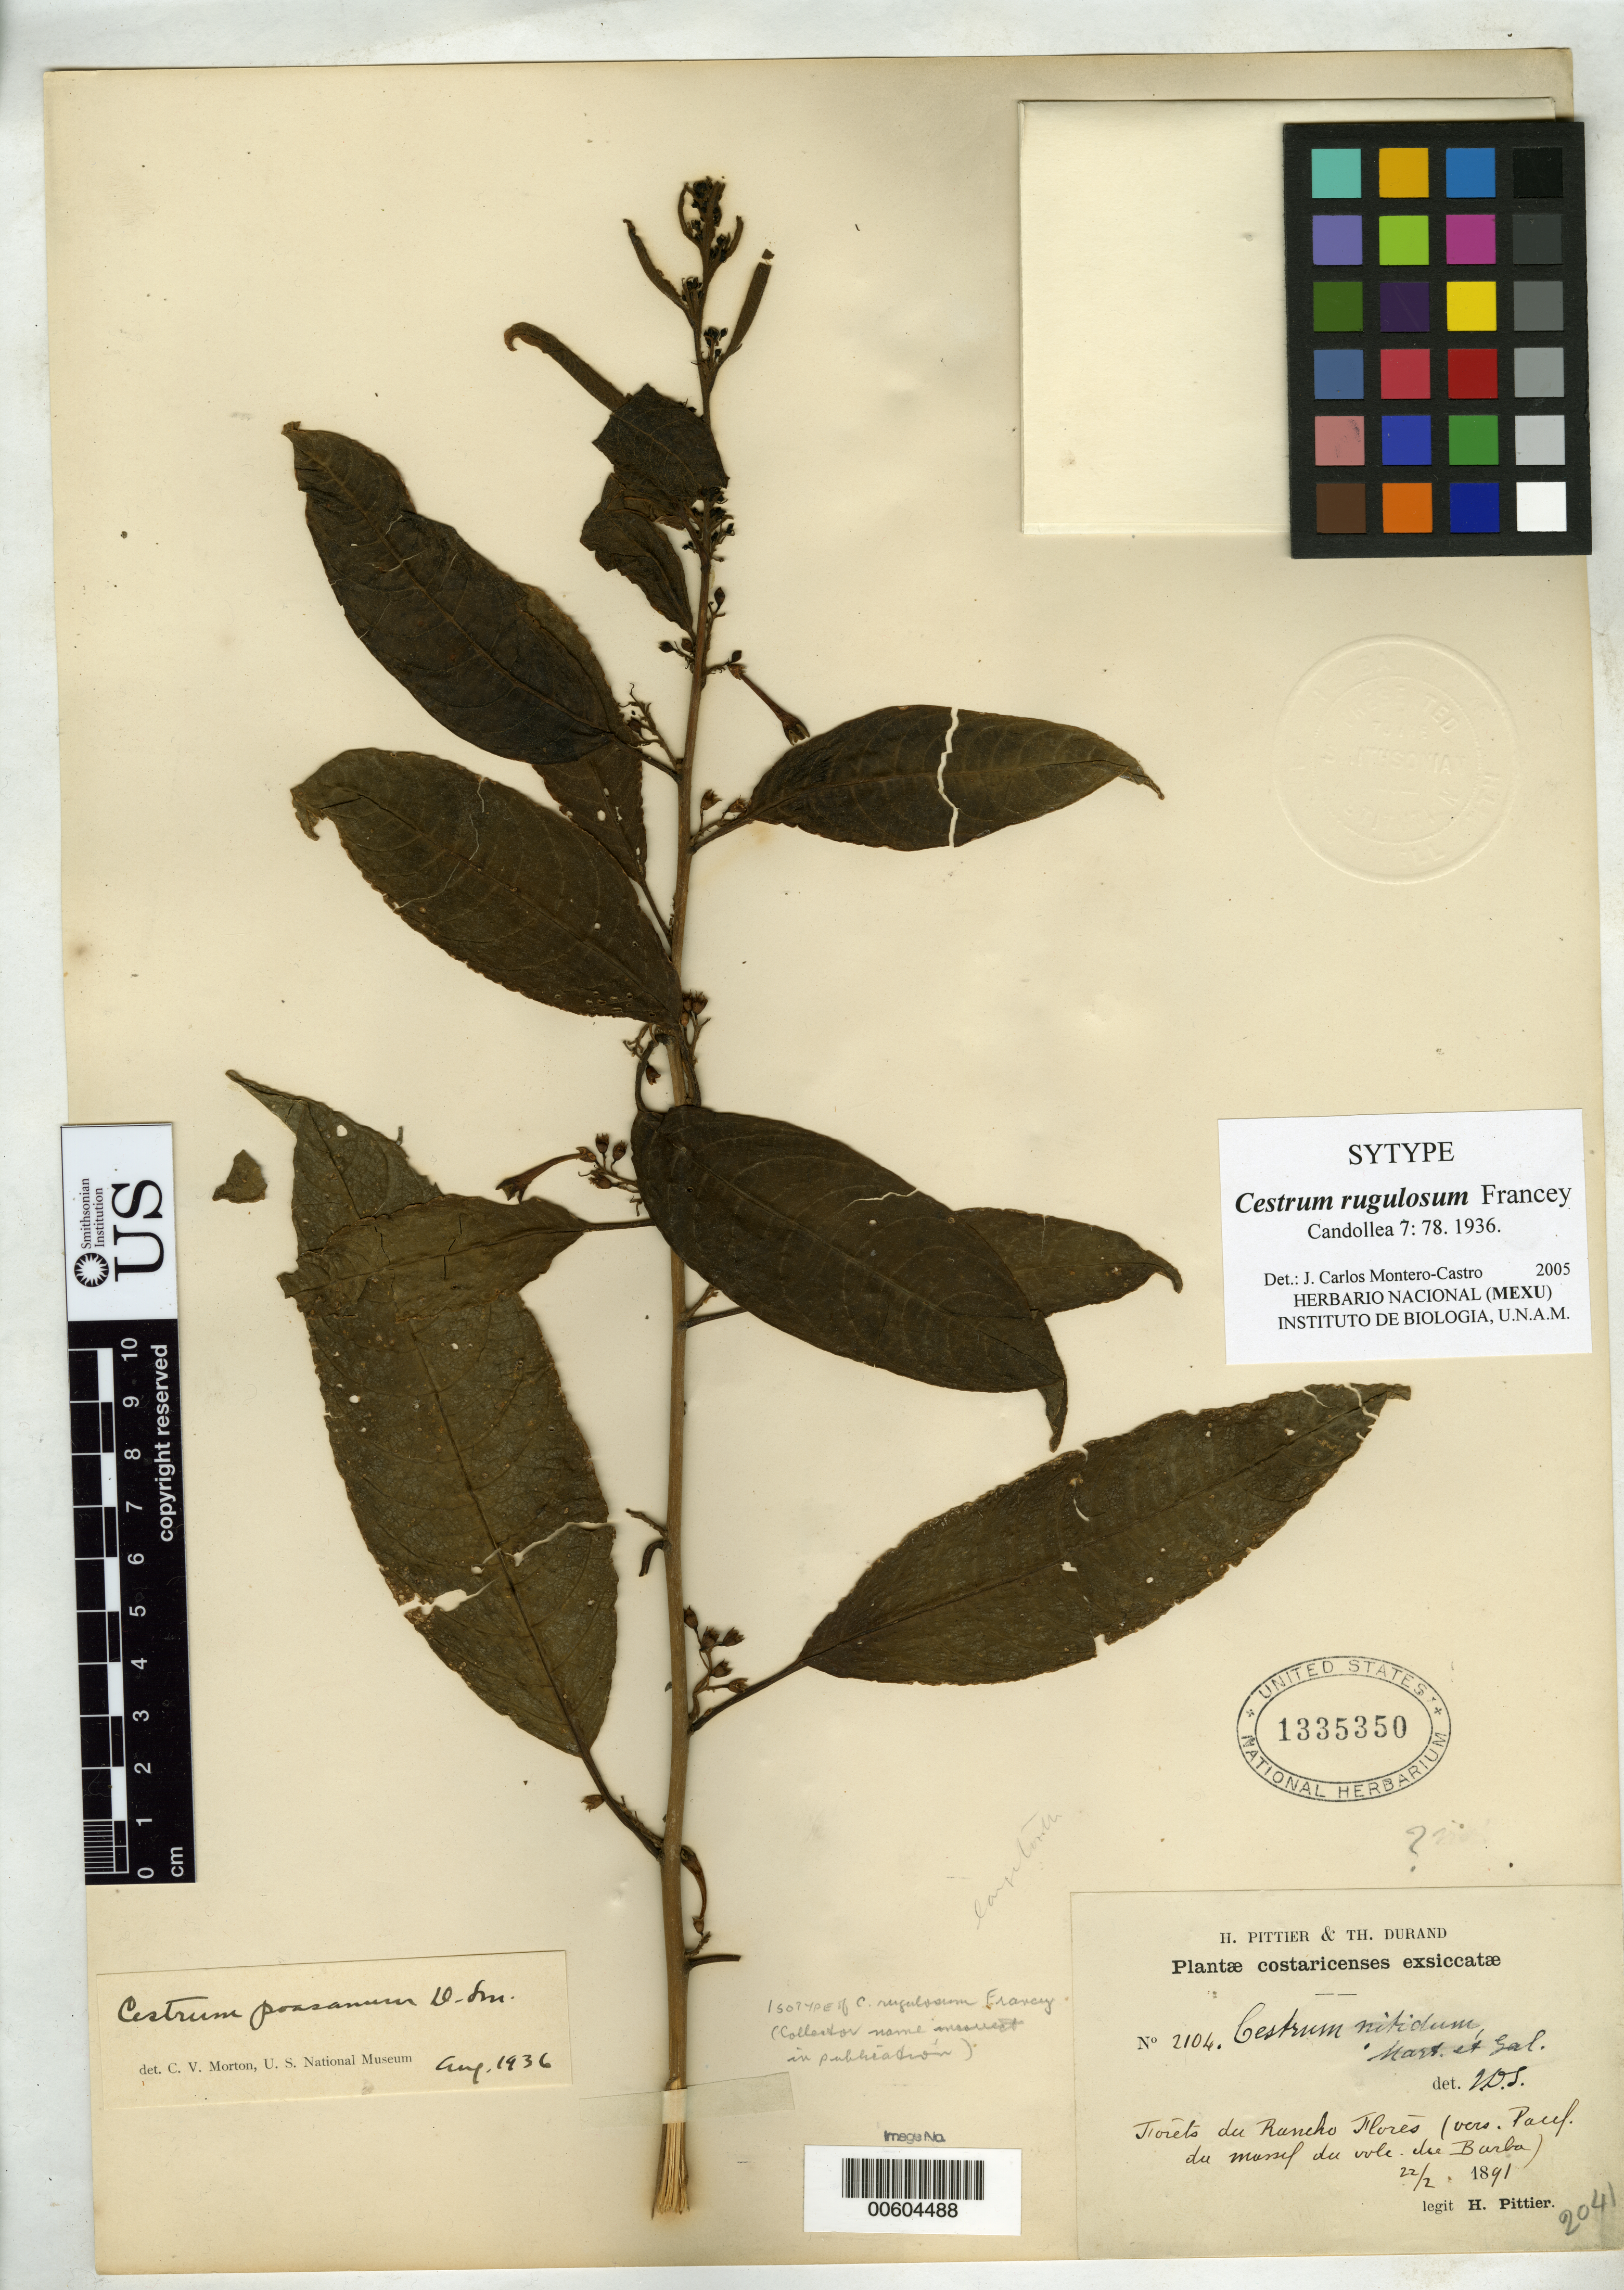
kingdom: Plantae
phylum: Tracheophyta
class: Magnoliopsida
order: Solanales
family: Solanaceae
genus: Cestrum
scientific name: Cestrum rugulosum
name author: Francey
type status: Isosyntype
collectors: H. F. Pittier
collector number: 2104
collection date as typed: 22 Feb 1891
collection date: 1891-02-22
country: Costa Rica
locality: Forets du Rancho Flores (vers. Pacif. du Massif du Volc. du Barba)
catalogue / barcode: US 1335350